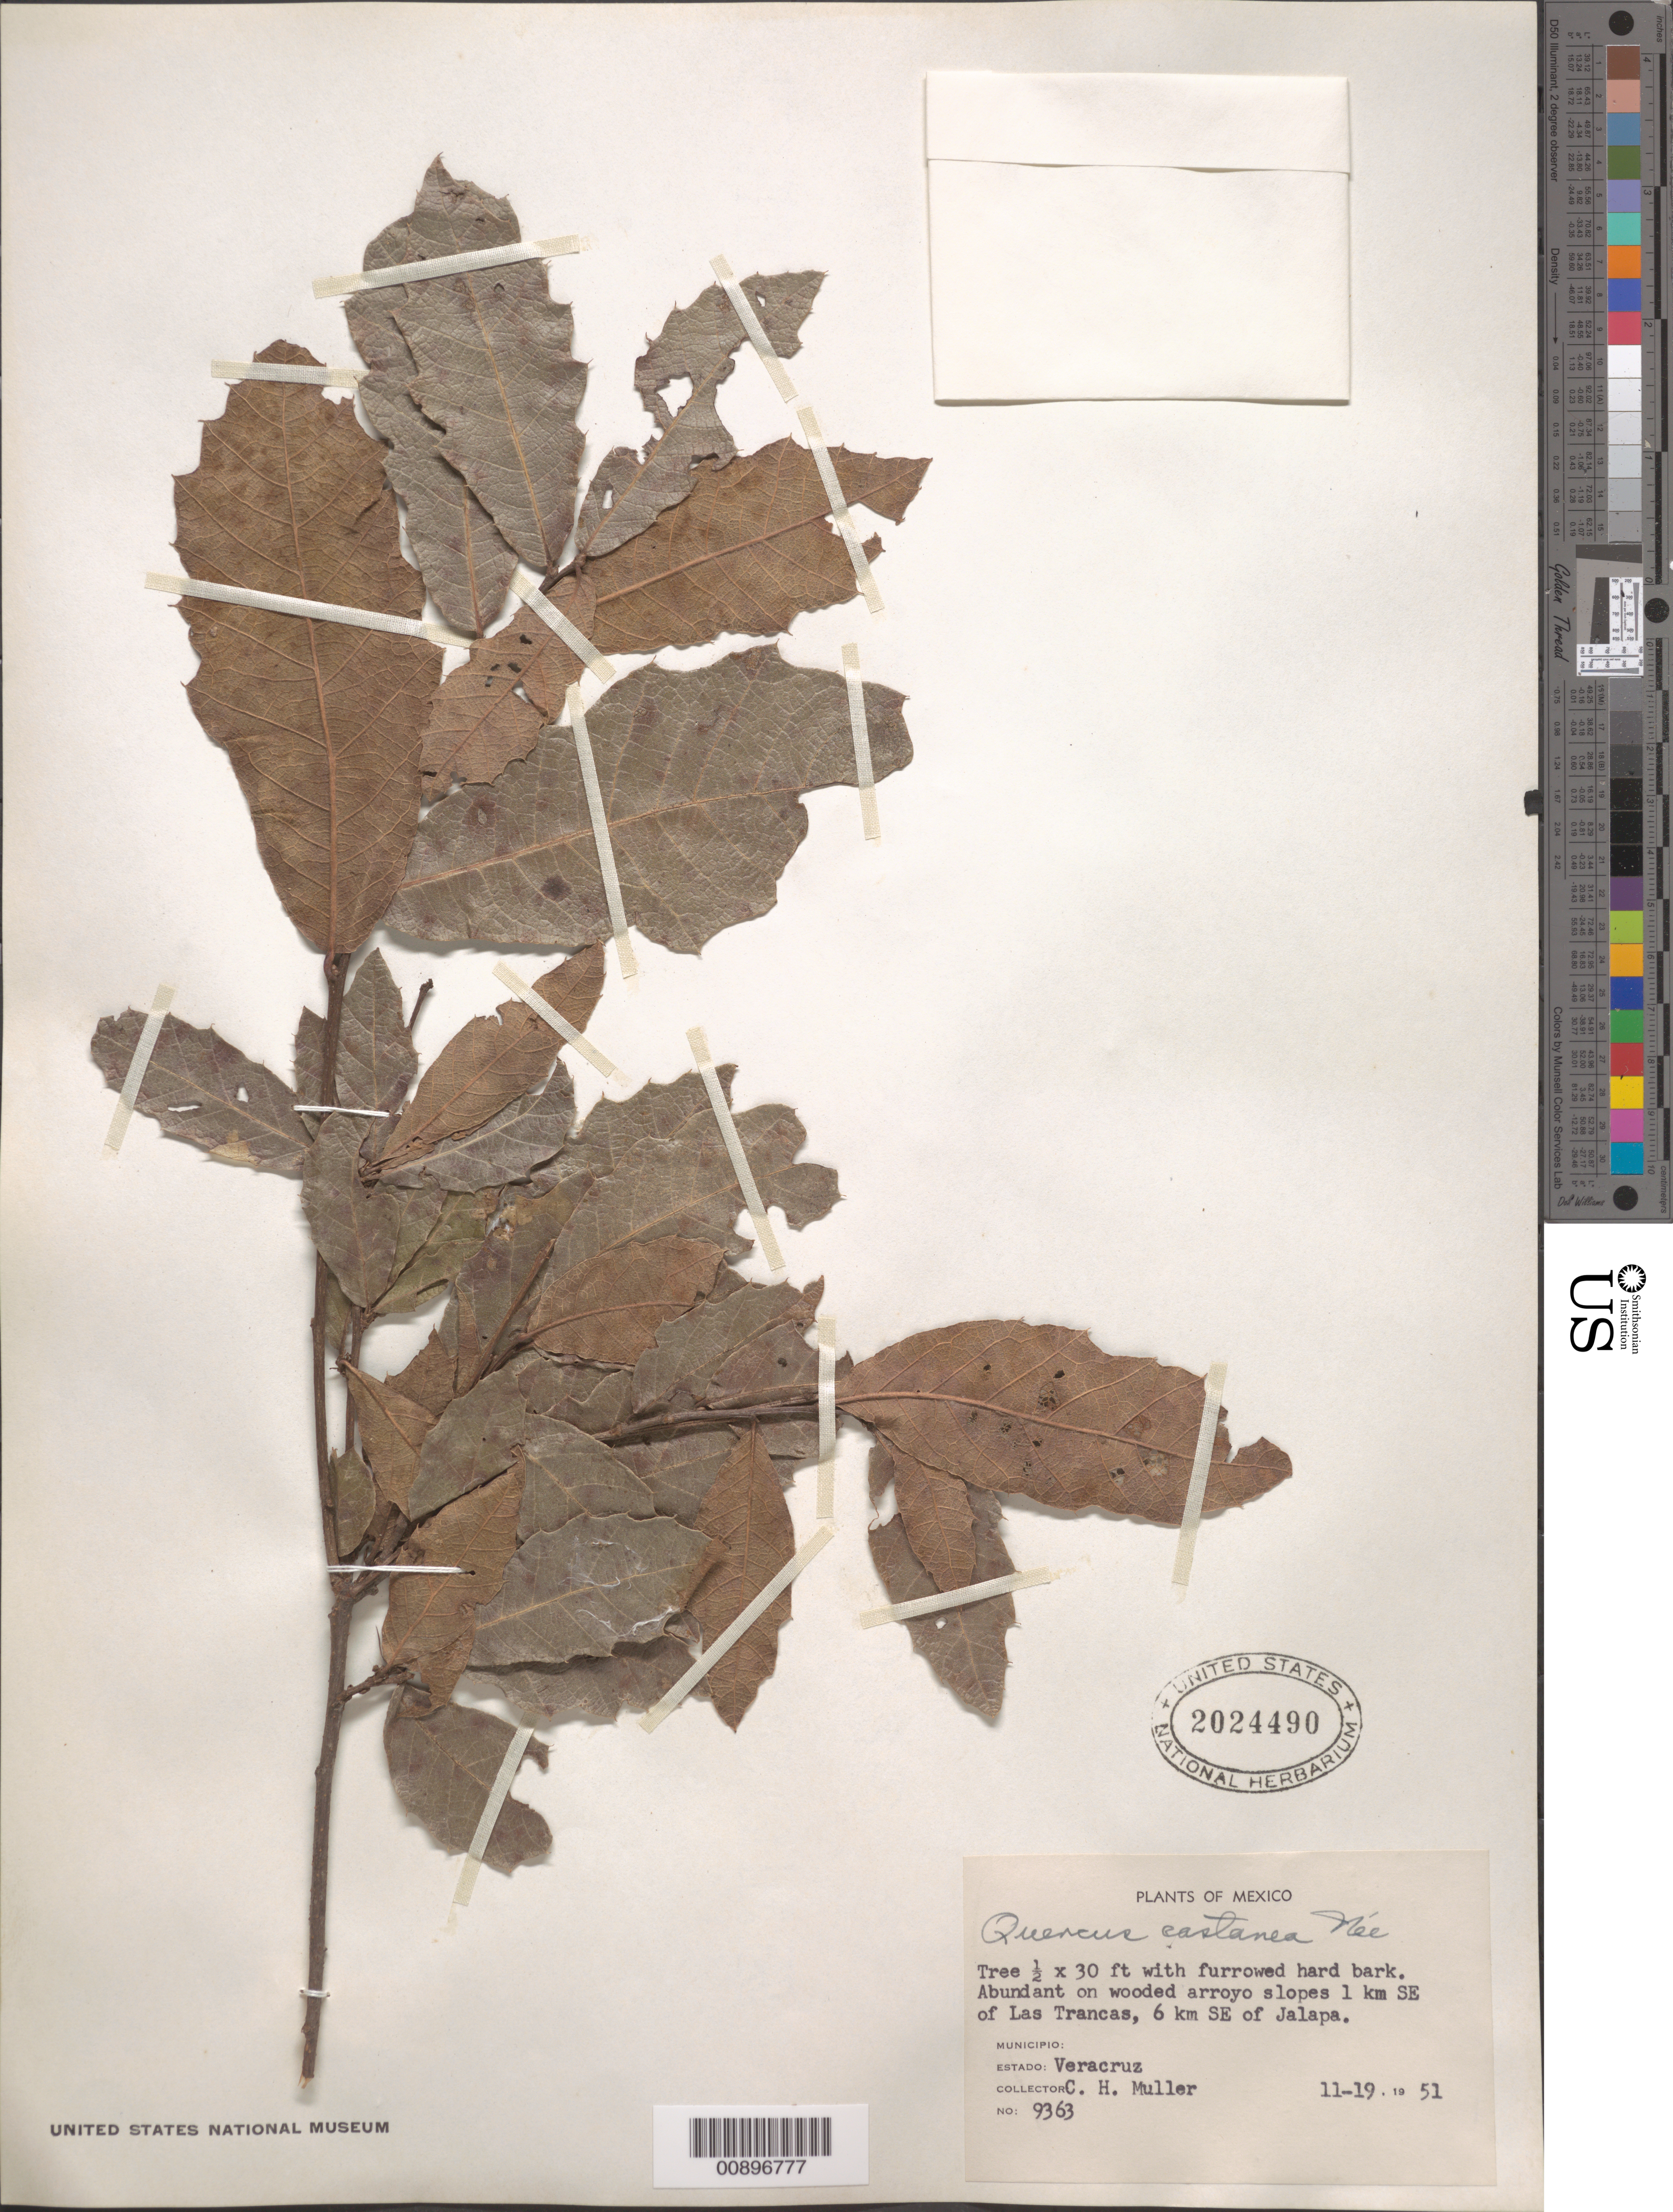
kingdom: Plantae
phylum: Tracheophyta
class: Magnoliopsida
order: Fagales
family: Fagaceae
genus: Quercus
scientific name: Quercus castanea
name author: Née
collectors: C. H. Muller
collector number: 9363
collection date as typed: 19 Nov 1951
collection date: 1951-11-19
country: Mexico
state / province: Veracruz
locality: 1 km SE of Las Trancas, 6 km SE of Jalapa, Veracruz.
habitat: Abundant on wooded arroyo slopes.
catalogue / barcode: US 2024490